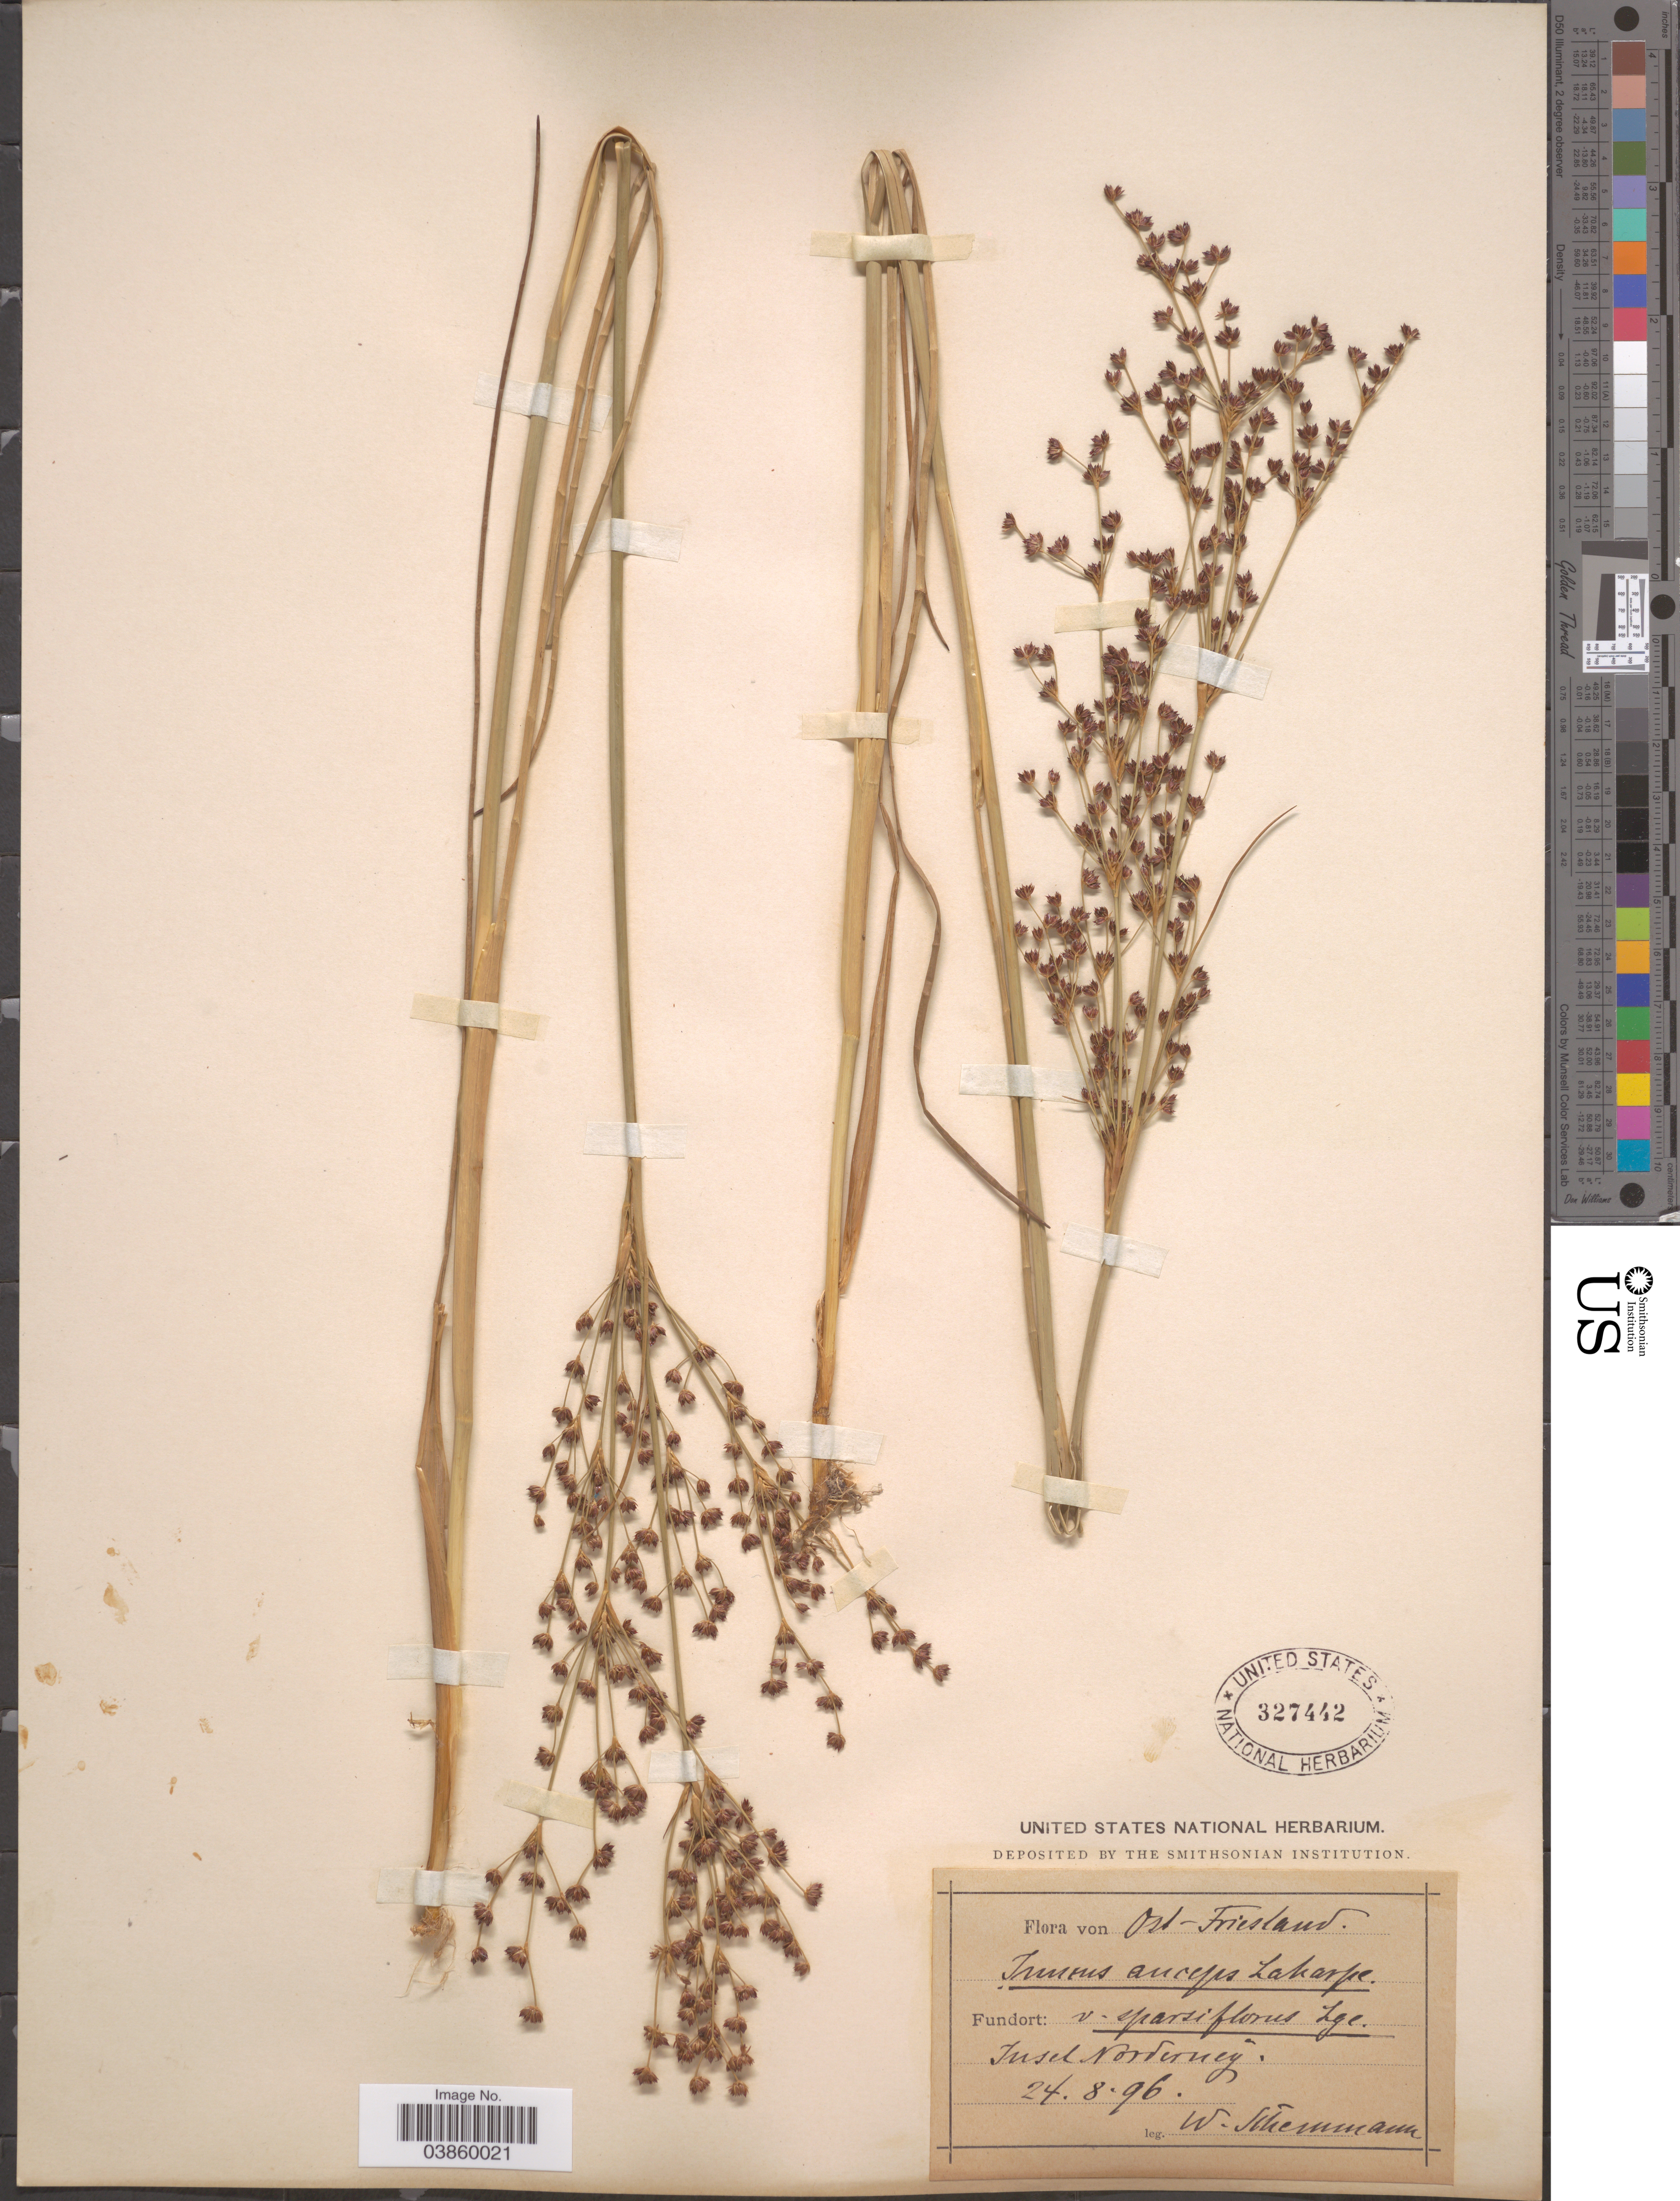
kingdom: Plantae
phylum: Tracheophyta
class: Liliopsida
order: Poales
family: Juncaceae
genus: Juncus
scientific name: Juncus anceps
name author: Laharpe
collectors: W. Schemmann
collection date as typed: Transcribed d/m/y: 24/8/96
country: Germany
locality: Ost-Friesland. Insel Norderney.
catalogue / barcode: US 327442